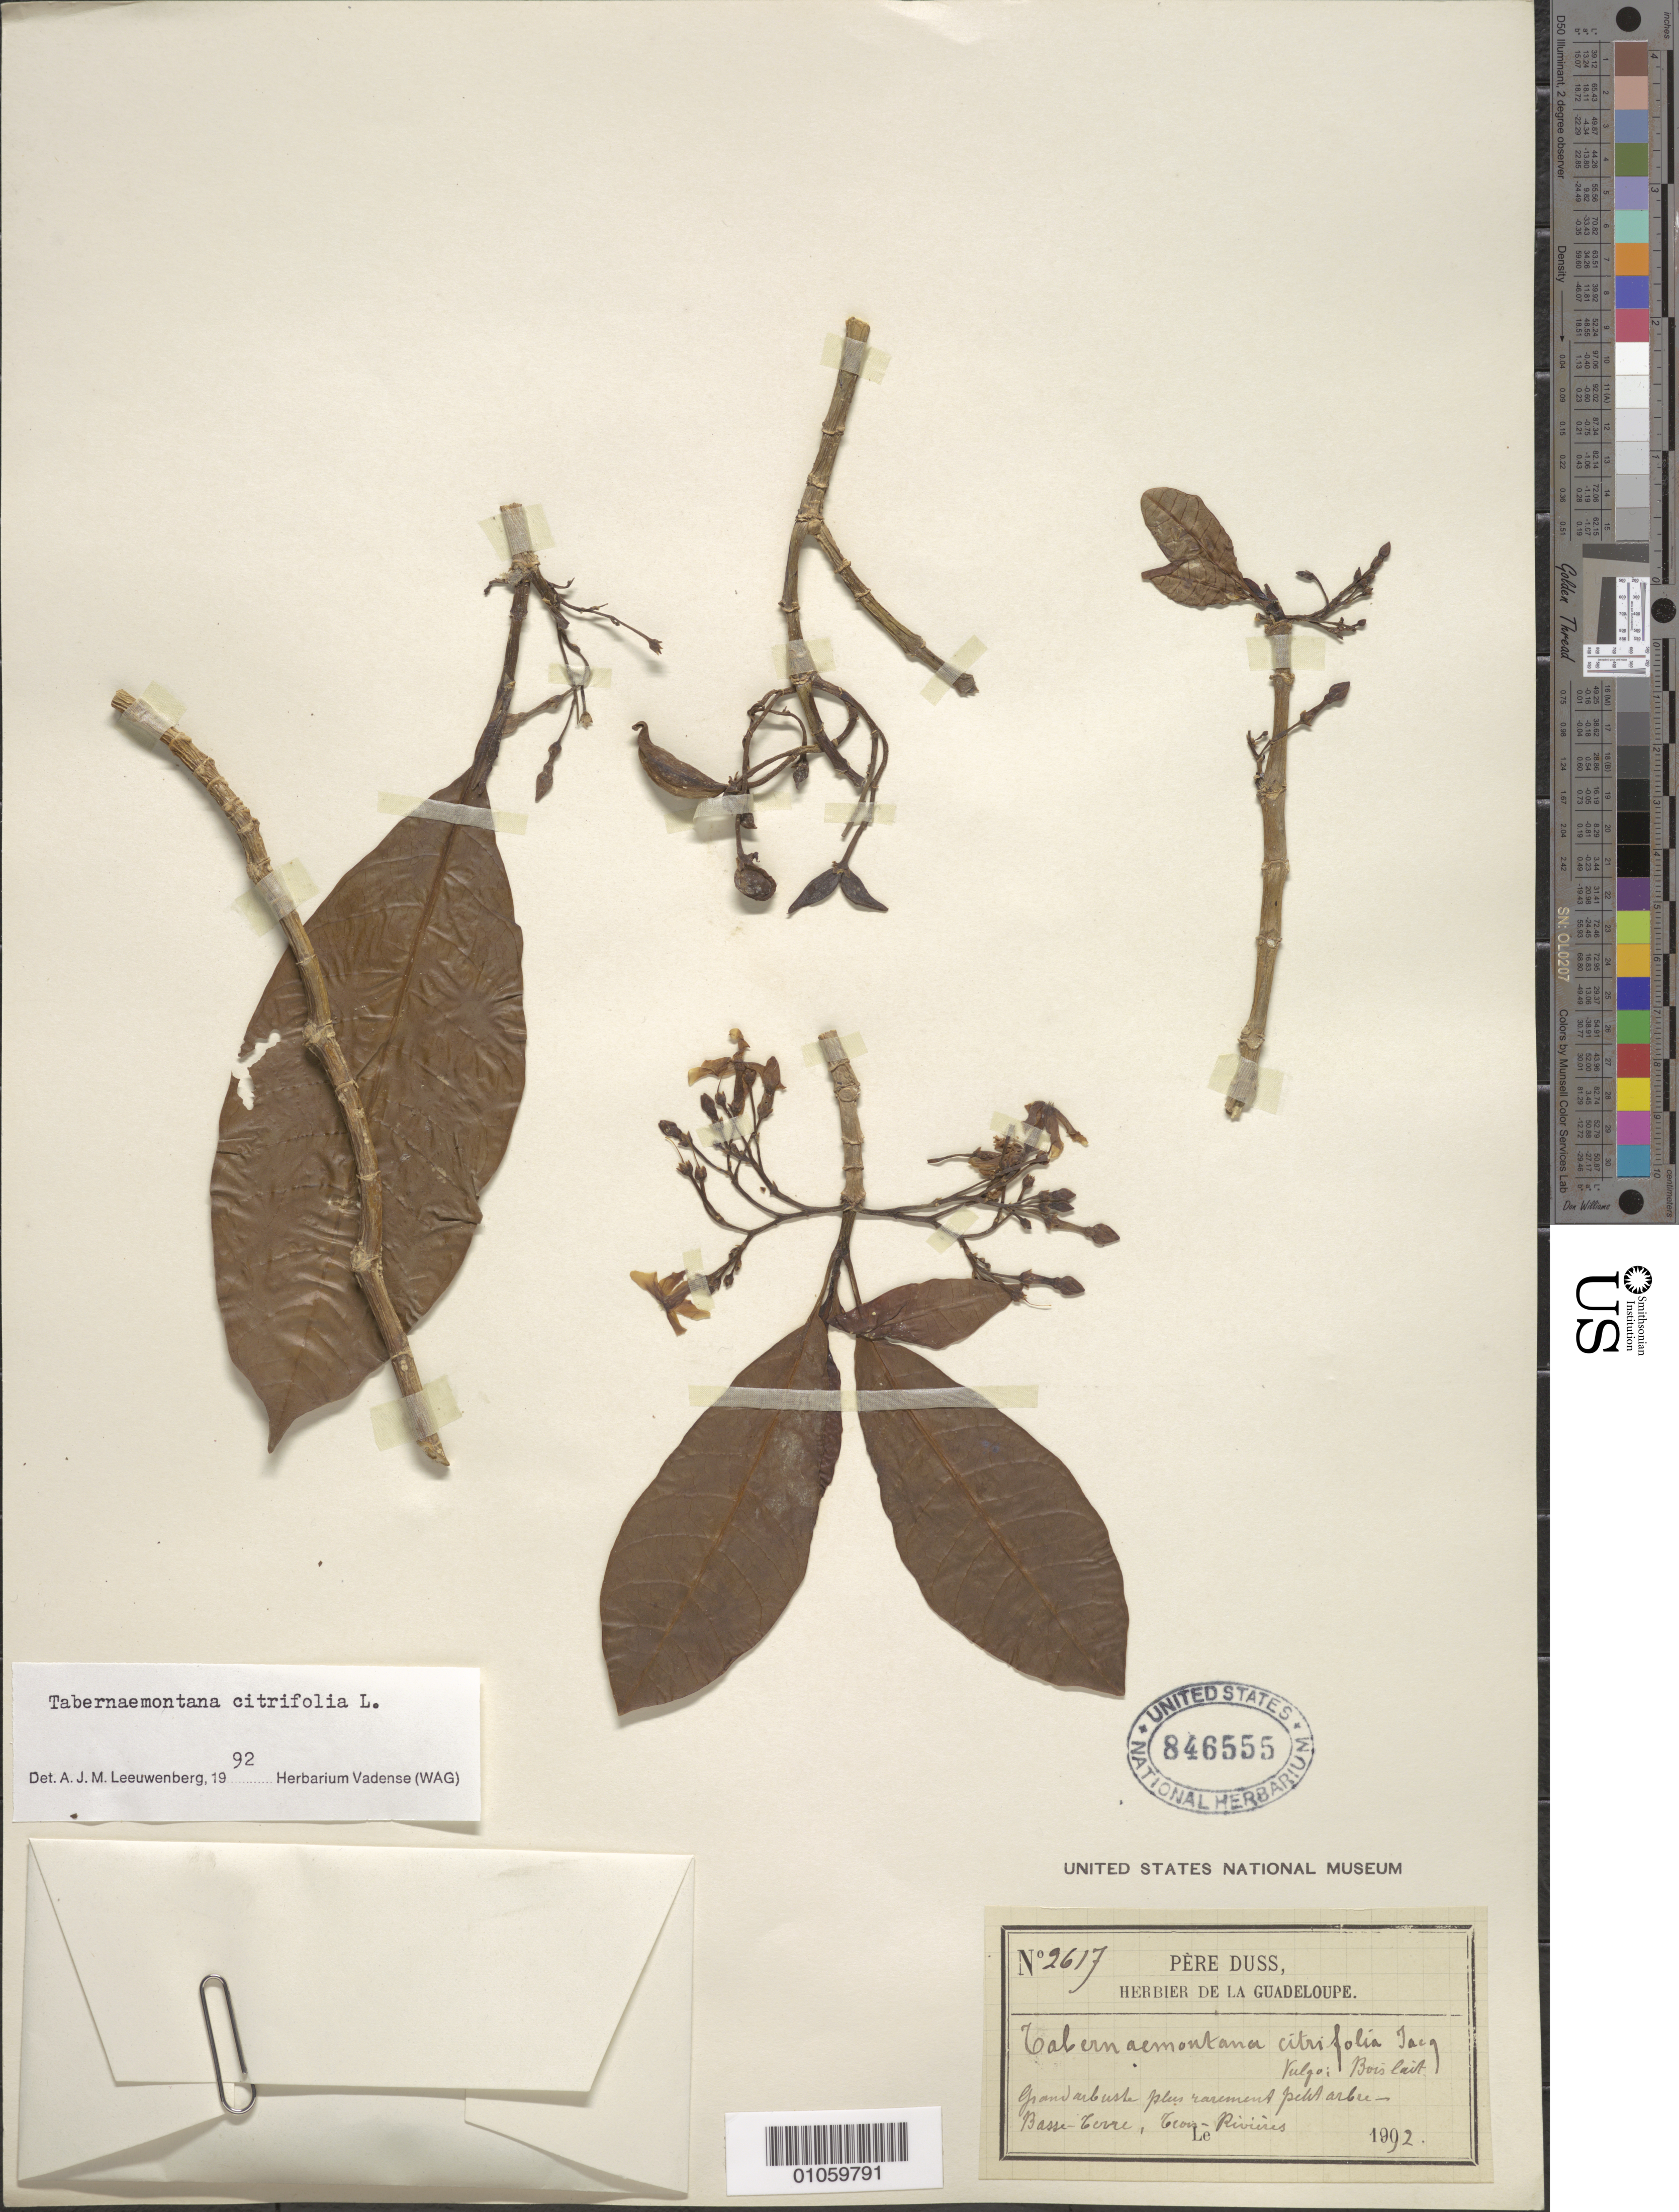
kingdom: Plantae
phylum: Tracheophyta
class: Magnoliopsida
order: Gentianales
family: Apocynaceae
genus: Tabernaemontana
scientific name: Tabernaemontana citrifolia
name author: L.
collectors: Père Duss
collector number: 2617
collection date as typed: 1992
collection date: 1992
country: Guadeloupe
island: Basse Terre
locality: Trois-Rivières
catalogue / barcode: US 846555